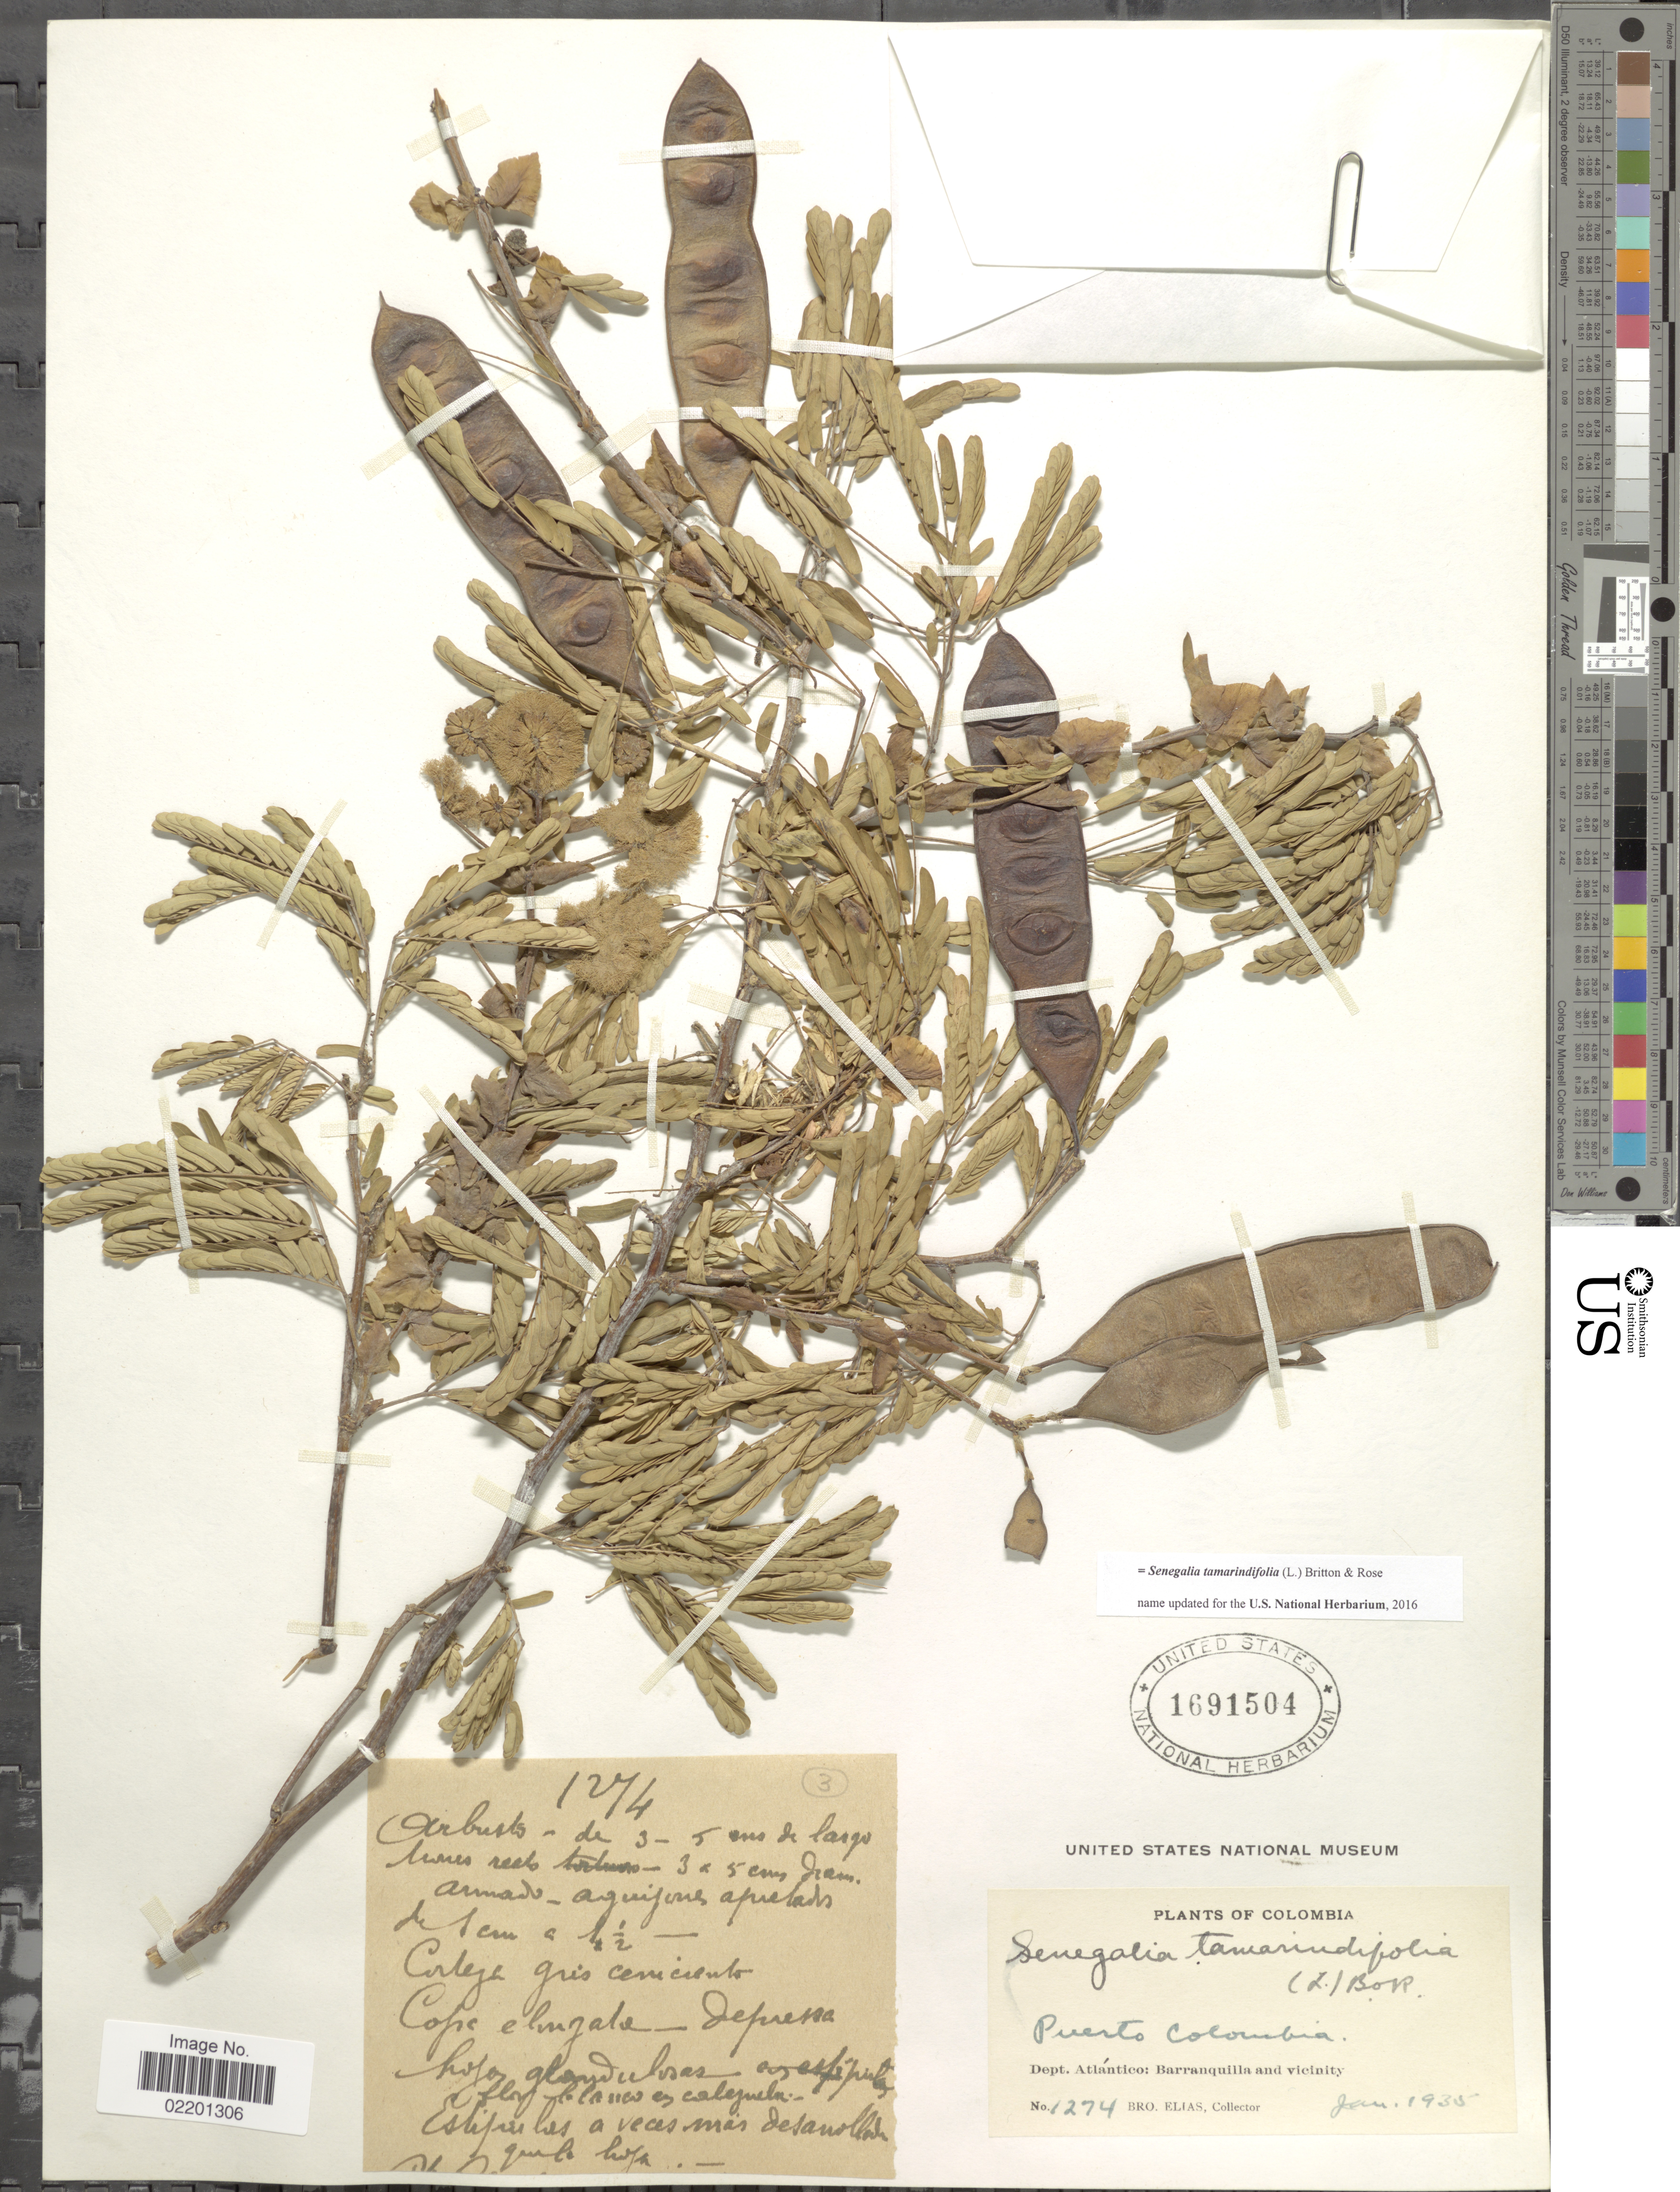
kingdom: Plantae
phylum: Tracheophyta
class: Magnoliopsida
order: Fabales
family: Fabaceae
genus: Senegalia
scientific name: Senegalia tamarindifolia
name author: (L.) Britton & Rose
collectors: Bro. Elias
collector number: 1274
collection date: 1935-01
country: Colombia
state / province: Atlántico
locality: Puerto Colombia, Dept. Atlantico: Barranquilla and vicinity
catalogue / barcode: US 1691504